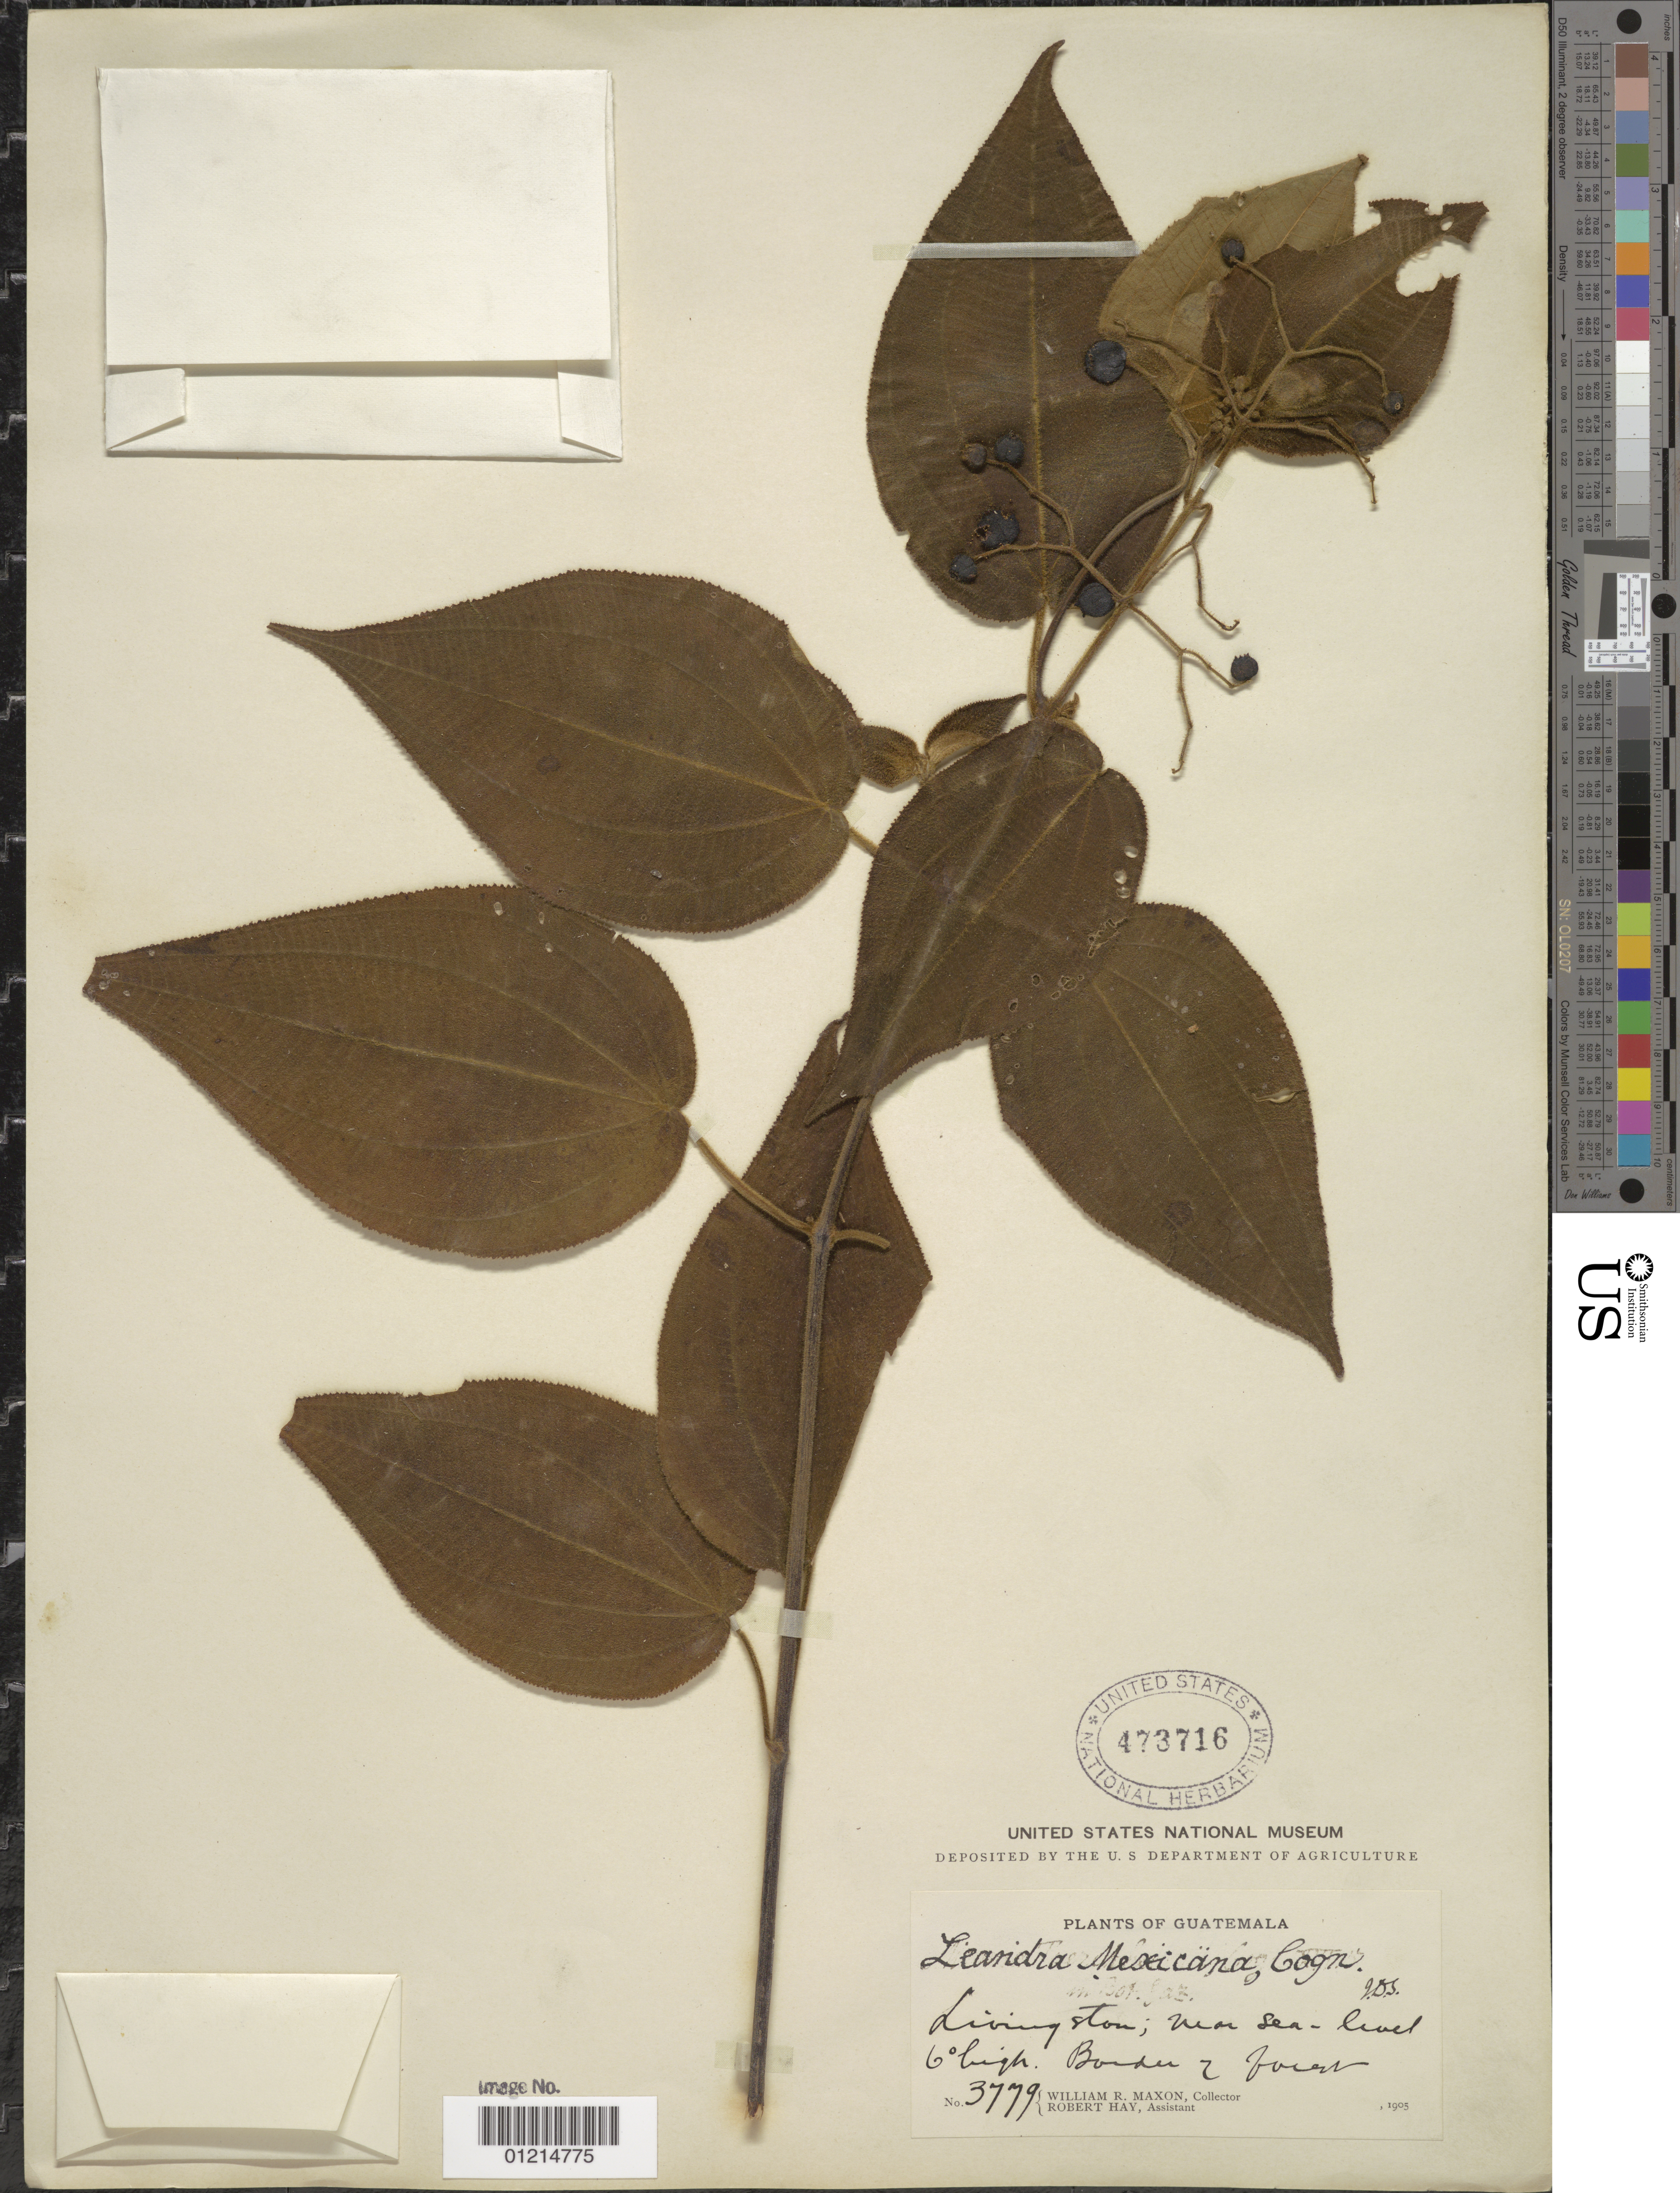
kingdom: Plantae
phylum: Tracheophyta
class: Magnoliopsida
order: Myrtales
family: Melastomataceae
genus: Leandra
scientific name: Leandra mexicana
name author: (Naudin) Cogn.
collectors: W. R. Maxon & R. Hay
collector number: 3779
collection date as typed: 1905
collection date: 1905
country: Guatemala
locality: Livingston, near sea level, border of forest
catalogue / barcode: US 473716